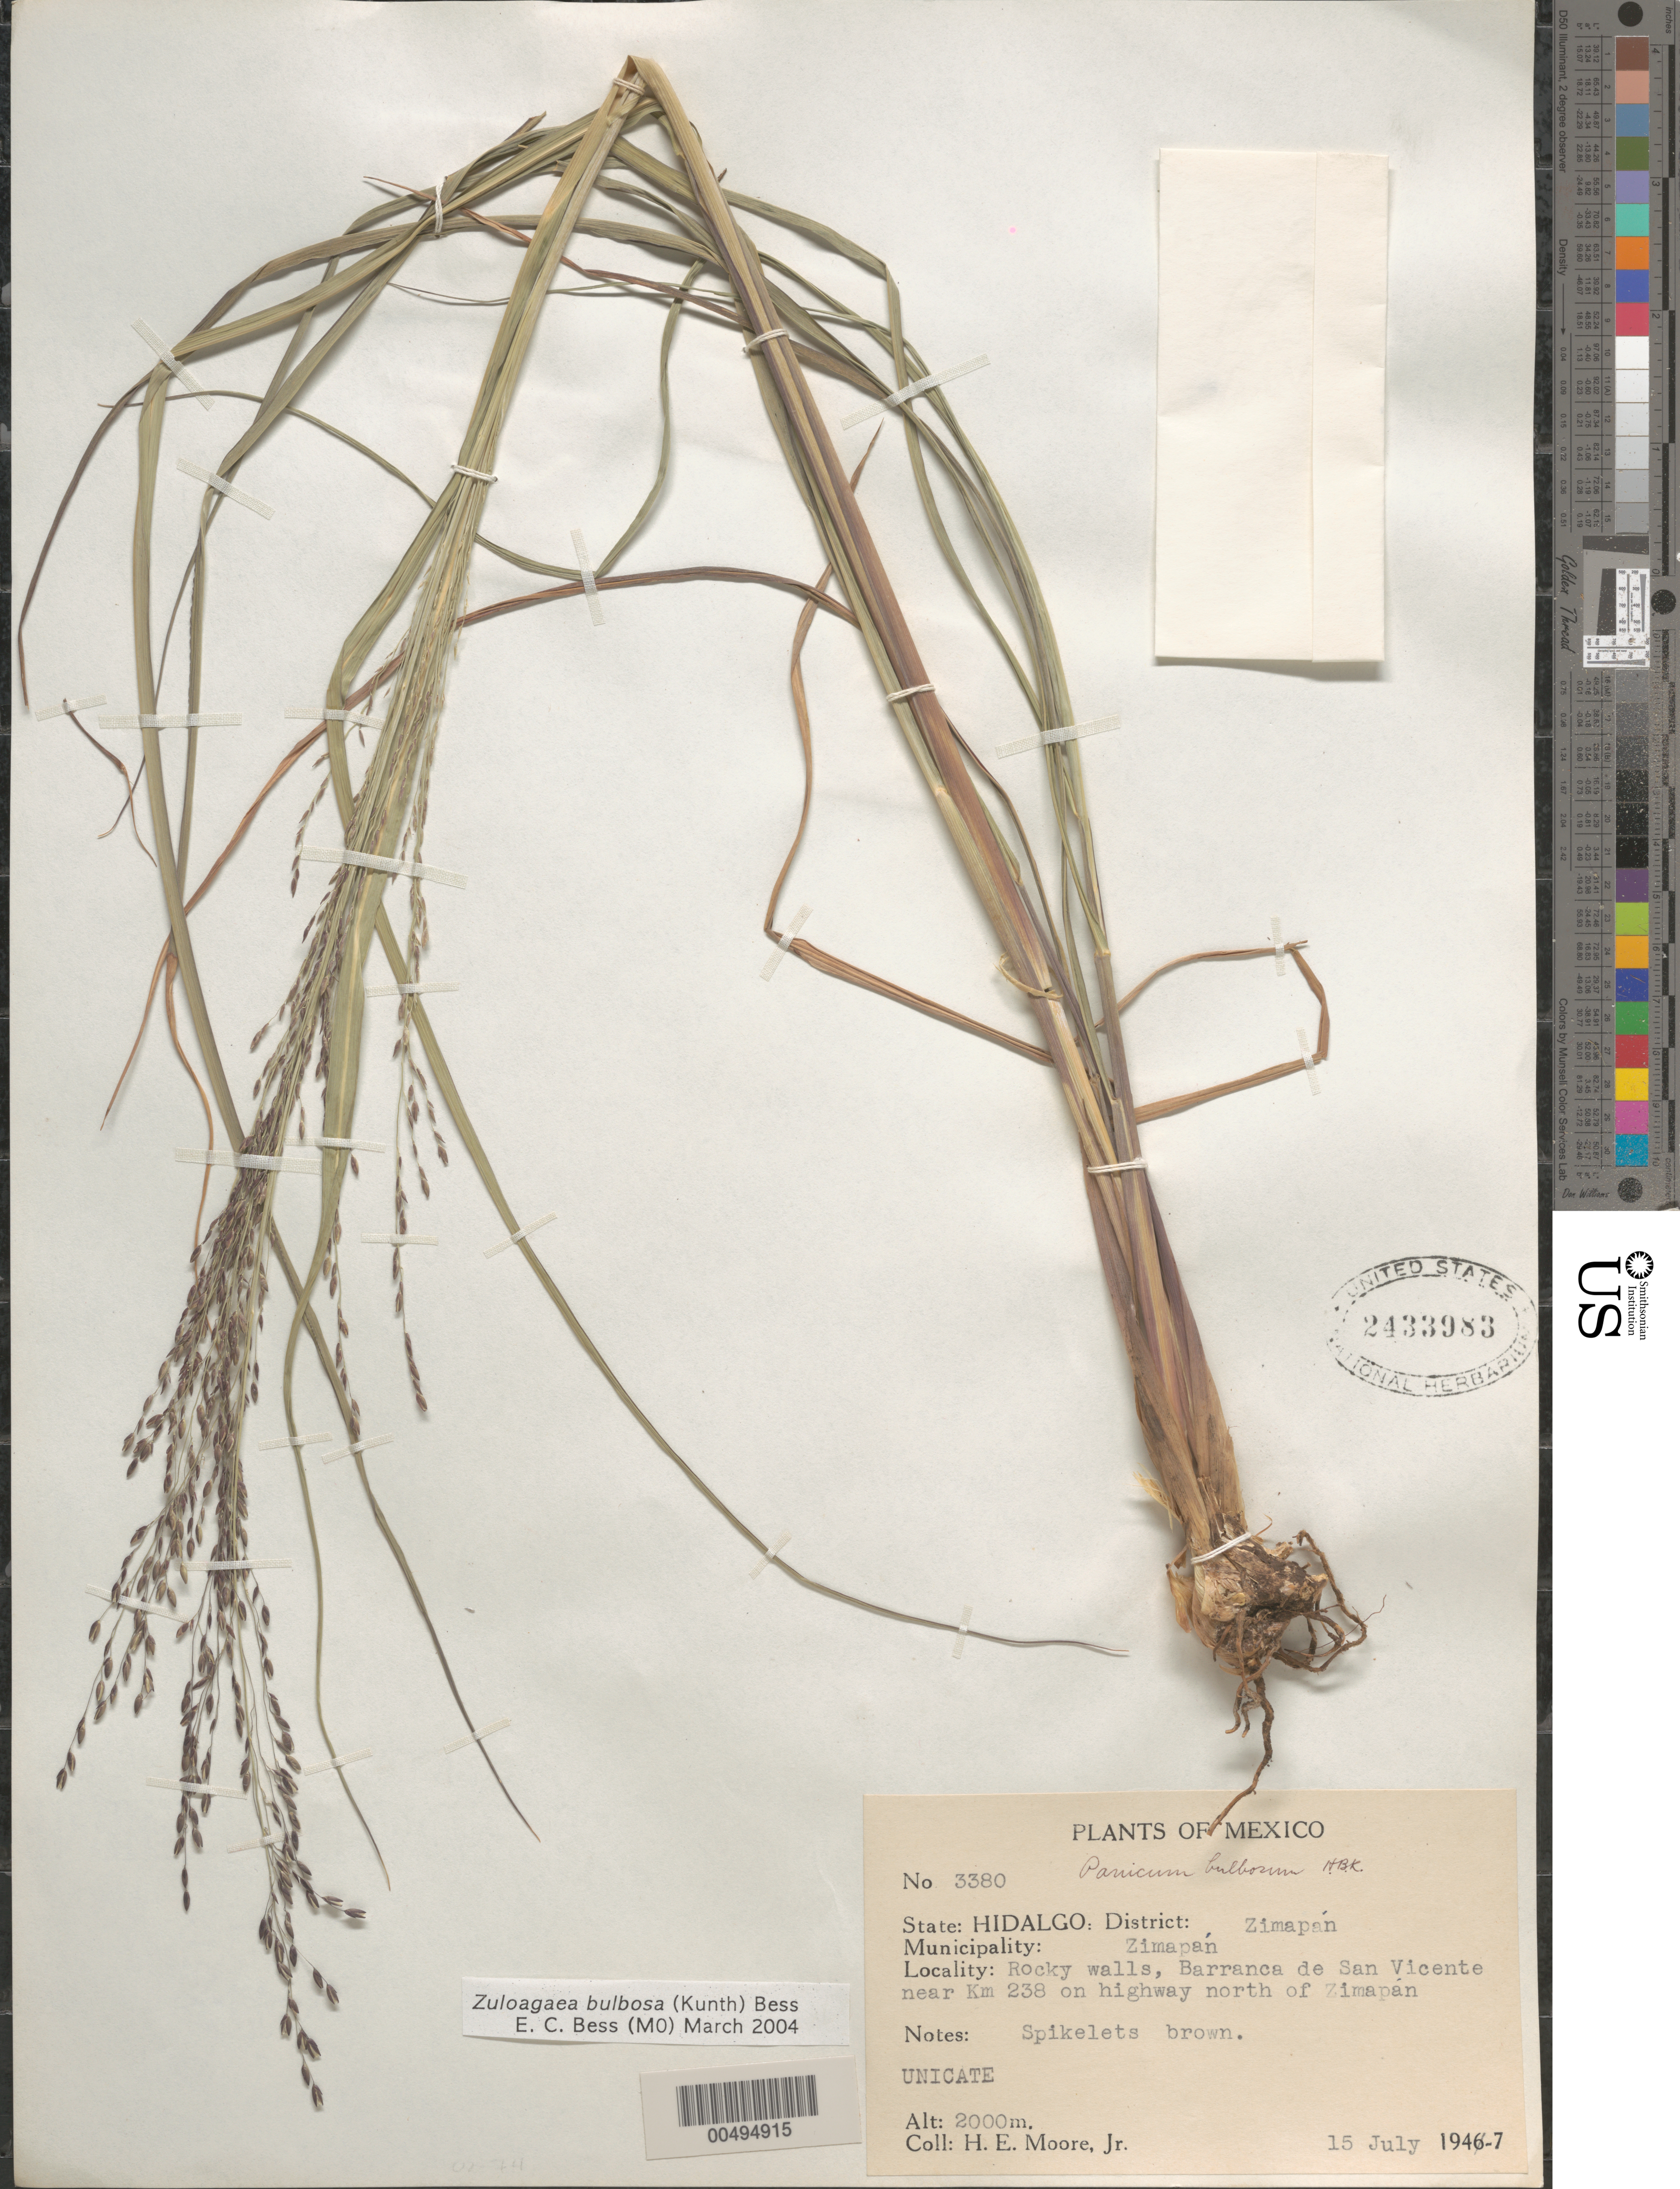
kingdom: Plantae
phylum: Tracheophyta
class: Liliopsida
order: Poales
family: Poaceae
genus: Panicum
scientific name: Panicum bulbosum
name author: Kunth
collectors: H. E. Moore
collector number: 3380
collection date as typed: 15 Jul 1947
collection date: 1947-07-15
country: Mexico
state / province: Hidalgo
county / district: Zimapán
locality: Dist: Zimapán, Barranca de San Vicente near Km 238 on hwy N of Zimapán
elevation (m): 2000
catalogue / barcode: US 2433983